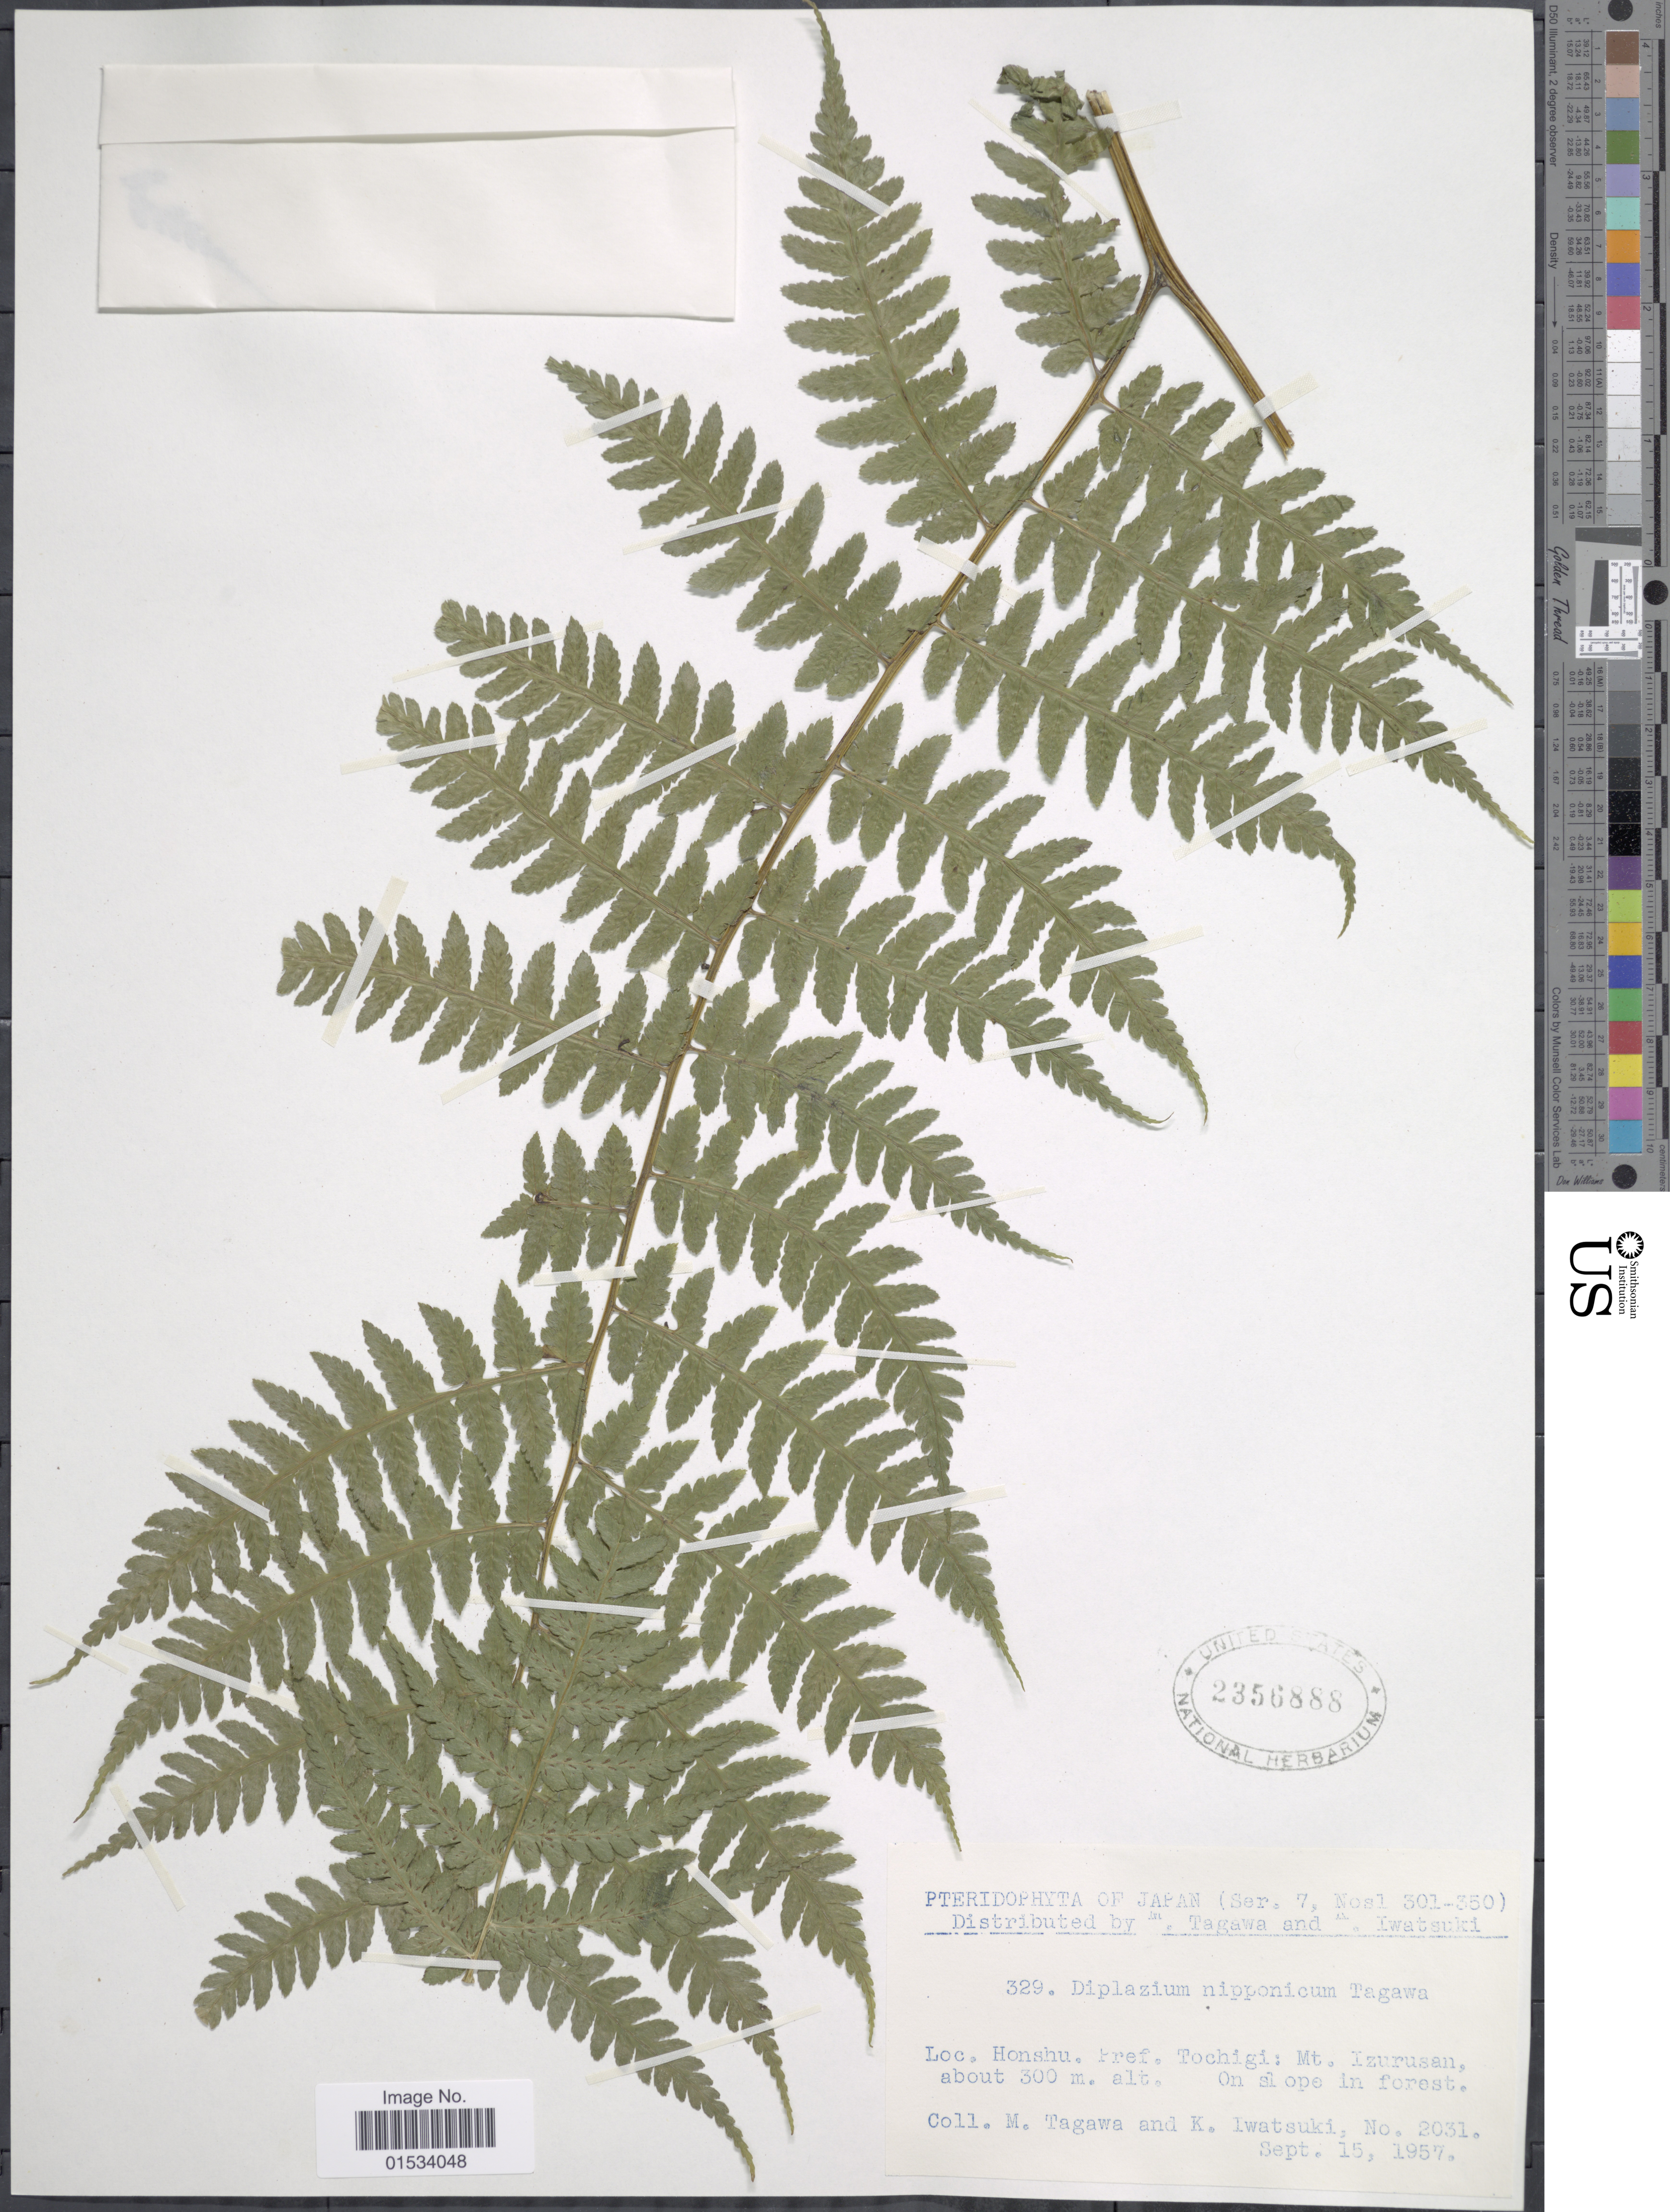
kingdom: Plantae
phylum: Tracheophyta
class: Polypodiopsida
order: Polypodiales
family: Athyriaceae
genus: Diplazium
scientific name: Diplazium nipponicolum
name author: (Ohwi)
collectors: M. Tagawa & K. Iwatsuki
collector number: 2031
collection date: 1957-09-15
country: Japan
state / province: Totigi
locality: Honshu. Pref. Tochigi: Mt. Izurusan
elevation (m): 300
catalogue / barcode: US 2356888